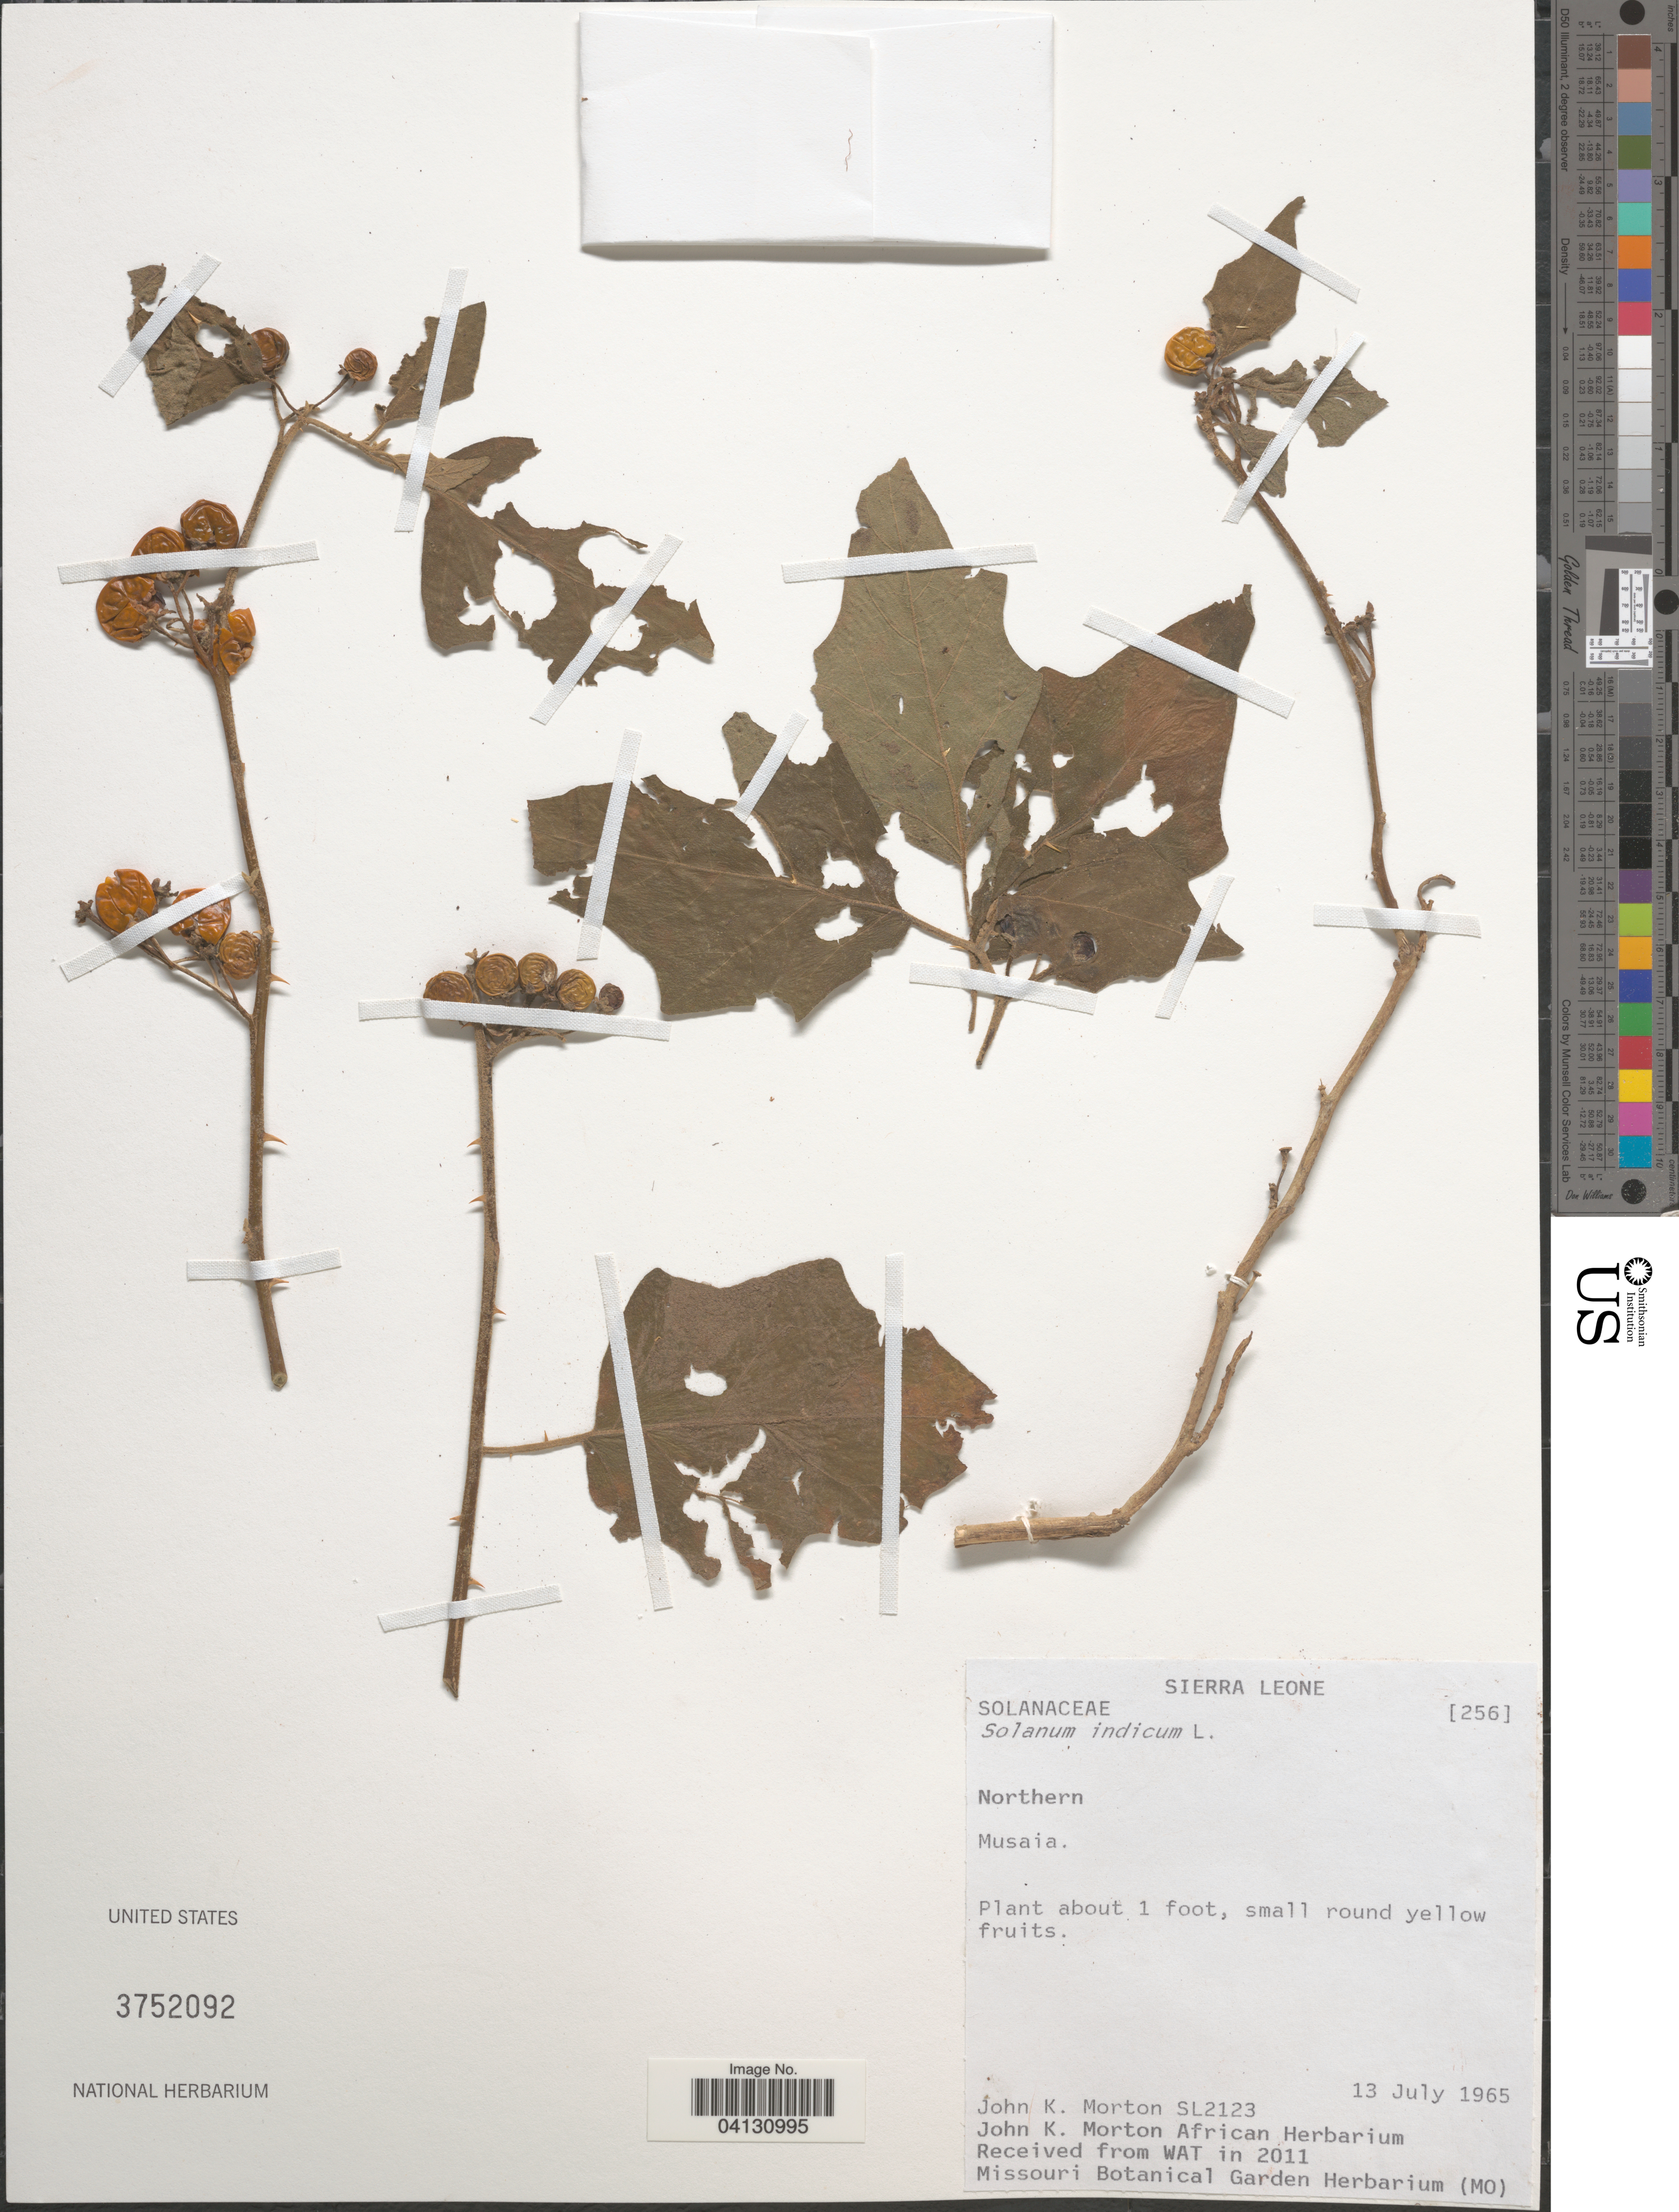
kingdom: Plantae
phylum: Tracheophyta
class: Magnoliopsida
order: Solanales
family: Solanaceae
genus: Solanum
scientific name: Solanum indicum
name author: L.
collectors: J. K. Morton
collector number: SL2123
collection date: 1965-07-13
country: Sierra Leone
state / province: Northern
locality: Musaia.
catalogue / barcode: US 3752092